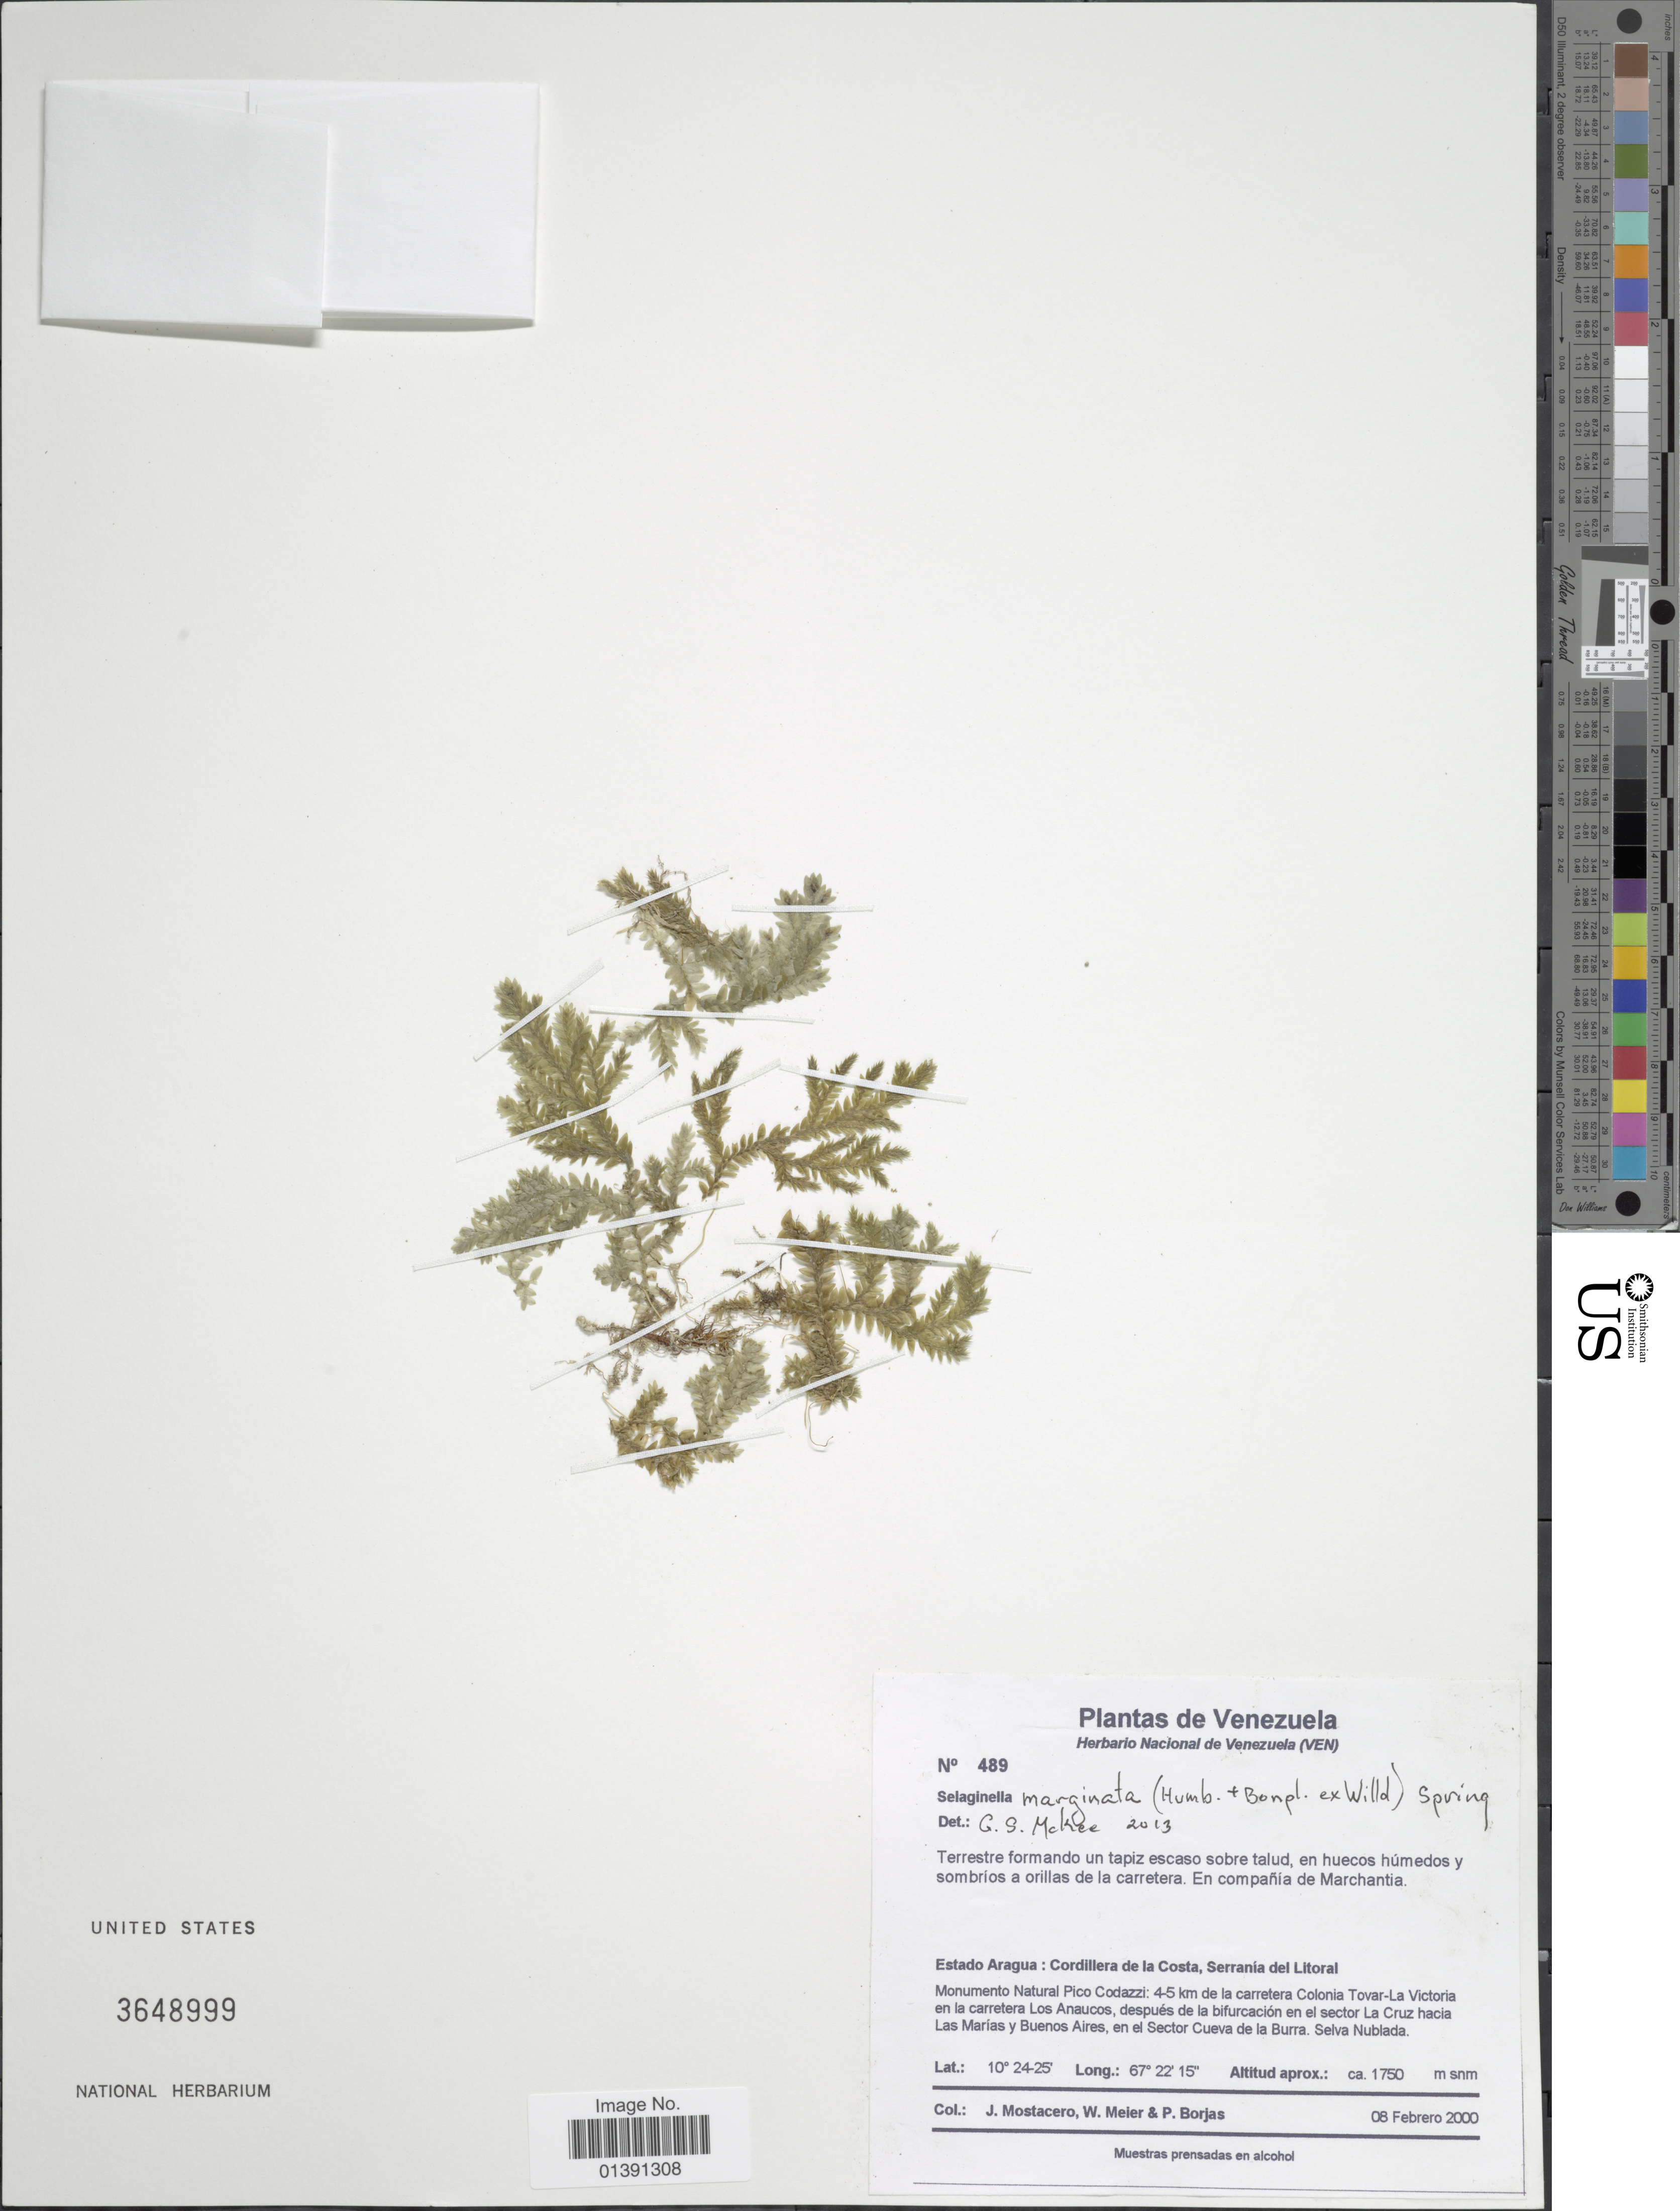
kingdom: Plantae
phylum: Tracheophyta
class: Lycopodiopsida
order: Selaginellales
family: Selaginellaceae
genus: Selaginella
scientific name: Selaginella marginata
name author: (Humb. & Bonpl.) Spring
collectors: J. Mostacero, W. Meier & P. Borjas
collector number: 489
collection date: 2000-02-08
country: Venezuela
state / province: Aragua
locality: Cordillera de la Costa,Serrania del Litoral, Monumento Natural Pcio Codazzi: 4-5 km de la carretera Colonia Tovar-La Victoria en la carretera Los Anaucos, después de la bifurcación en el sector La Cruz hacia Las Marías y Buenos Aires, en el Sector Cueva de la Burra. Selva Nublada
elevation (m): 1750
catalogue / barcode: US 3648999